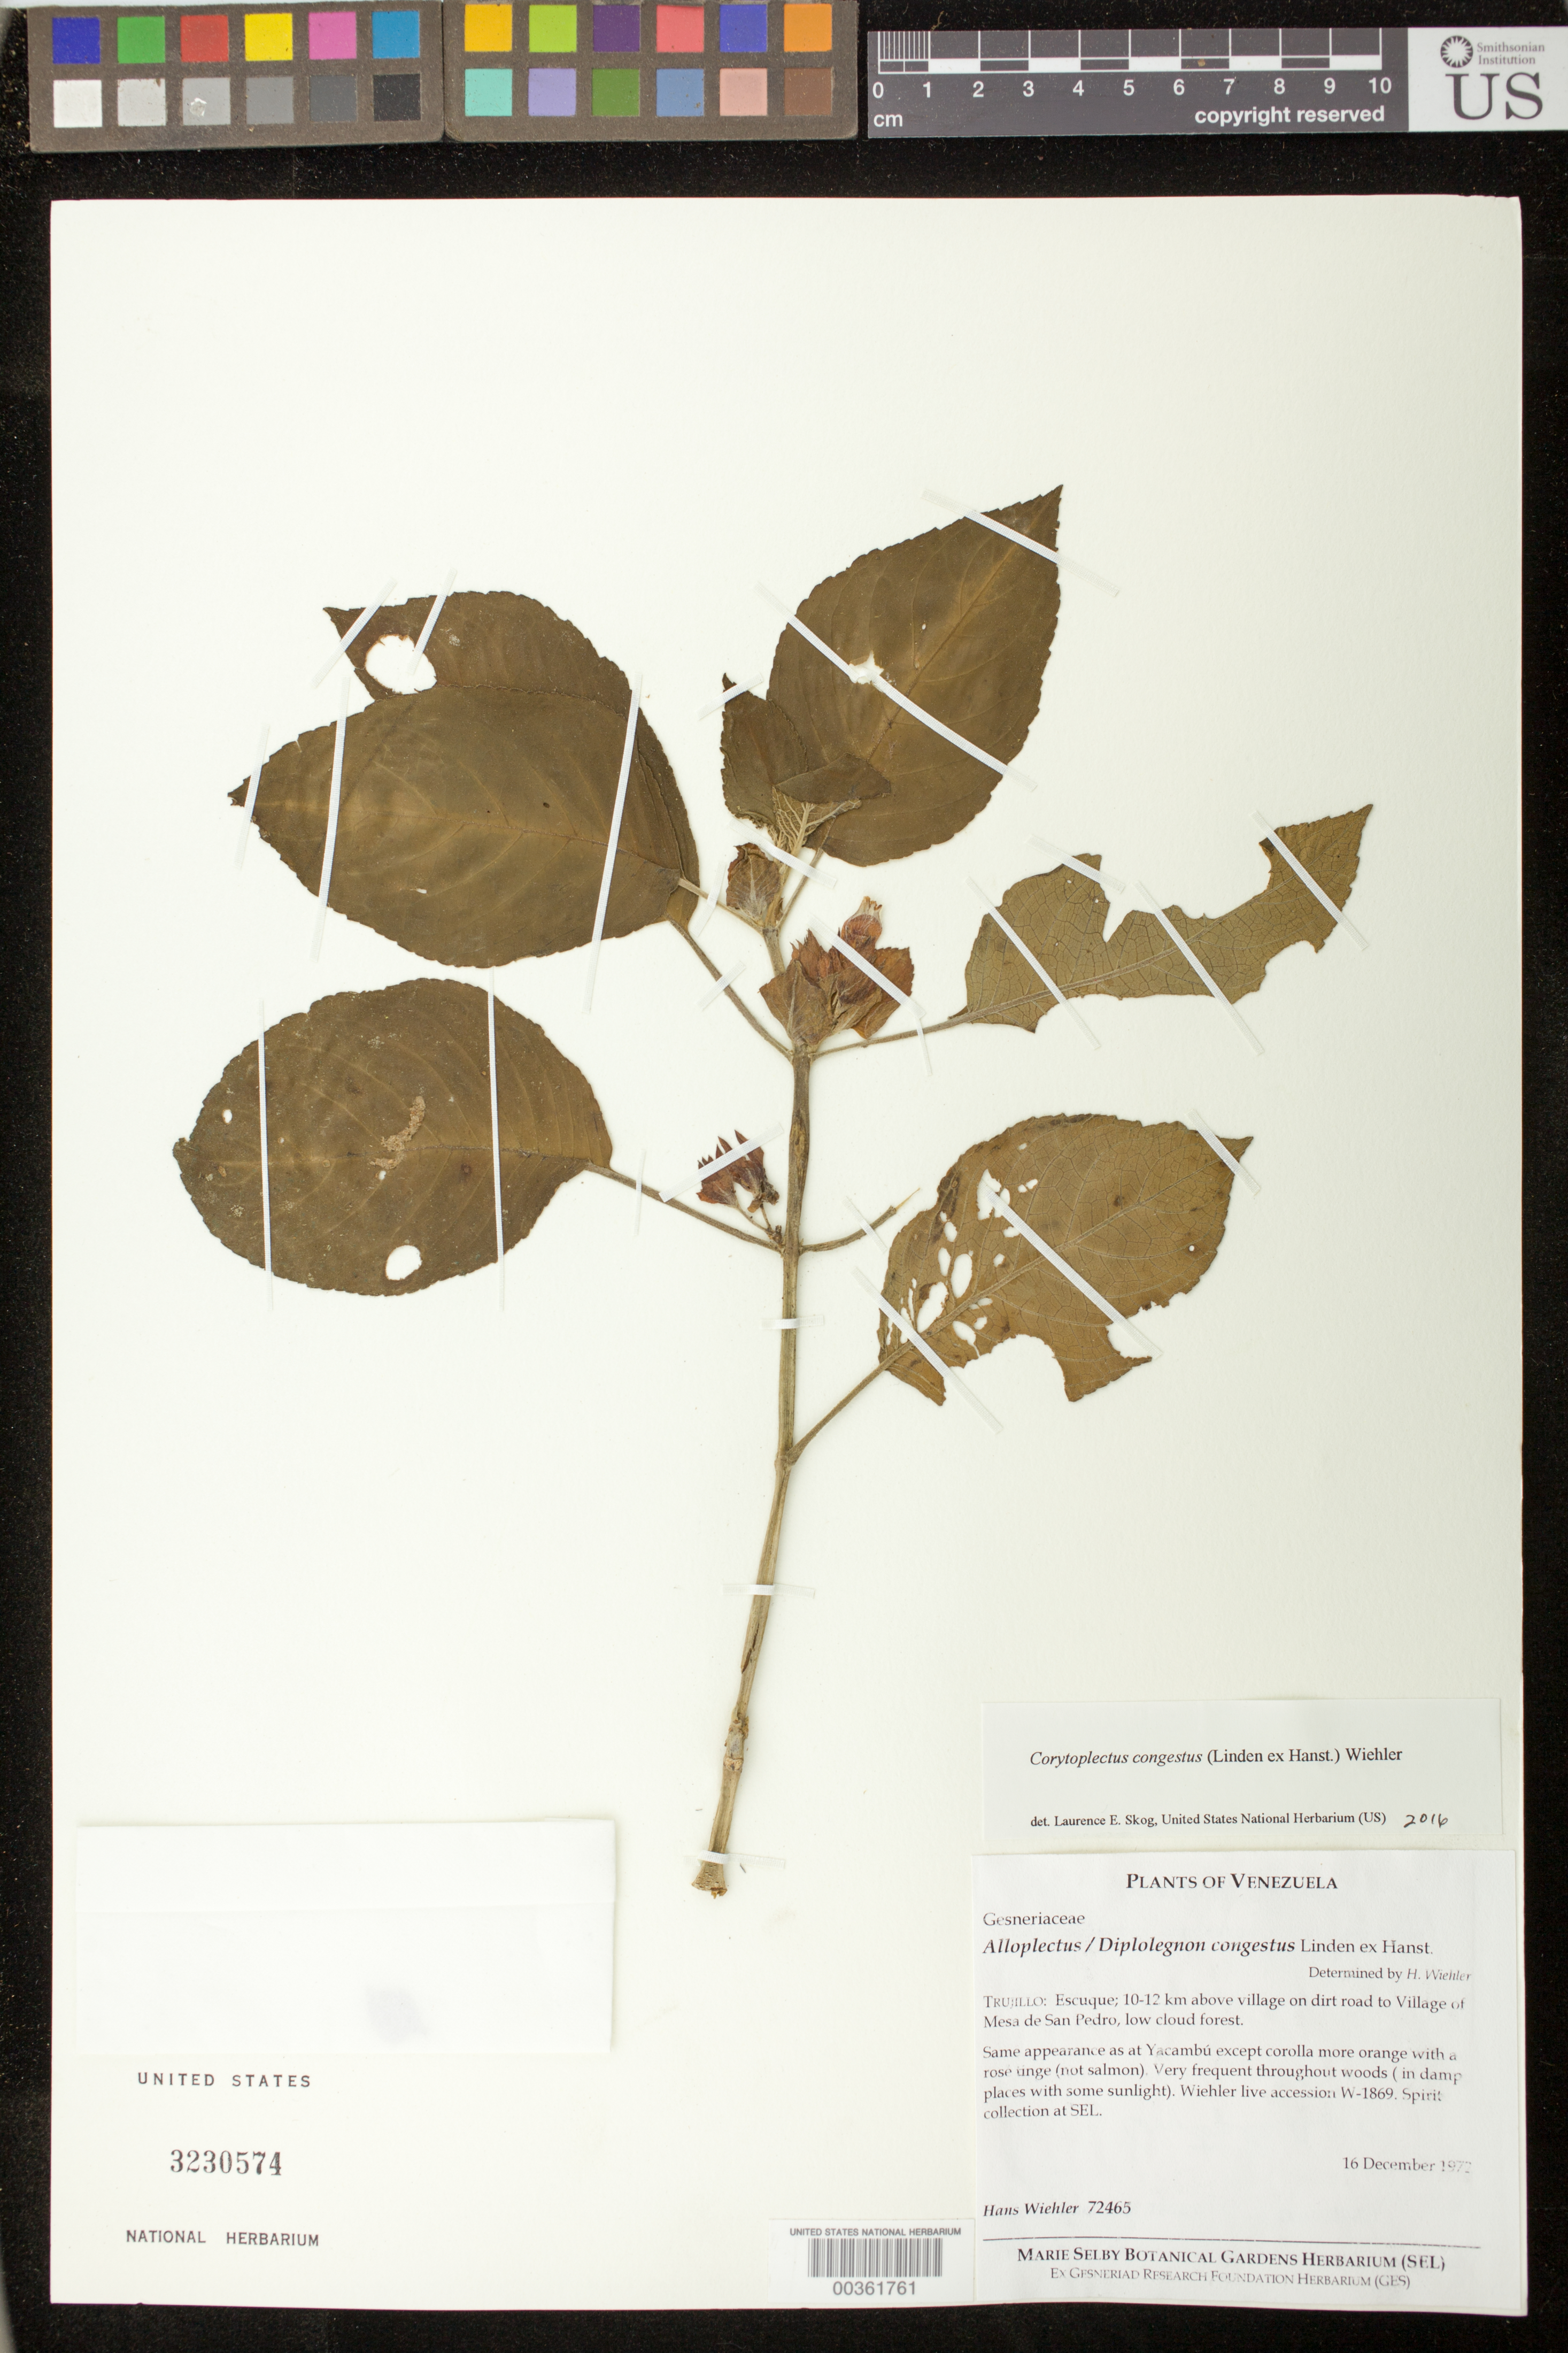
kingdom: Plantae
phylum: Tracheophyta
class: Magnoliopsida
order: Lamiales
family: Gesneriaceae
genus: Corytoplectus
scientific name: Corytoplectus congestus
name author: (Linden ex Hanst.) Wiehler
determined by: Skog, Laurence E.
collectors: H. J. Wiehler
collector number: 72465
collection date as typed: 16 Dec 1972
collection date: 1972-12-16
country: Venezuela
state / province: Trujillo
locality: Trujillo: Escuque; 10-12 km above village on dirt road to Village of Mesa de San Pedro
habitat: Low cloud forest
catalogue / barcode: US 3230574